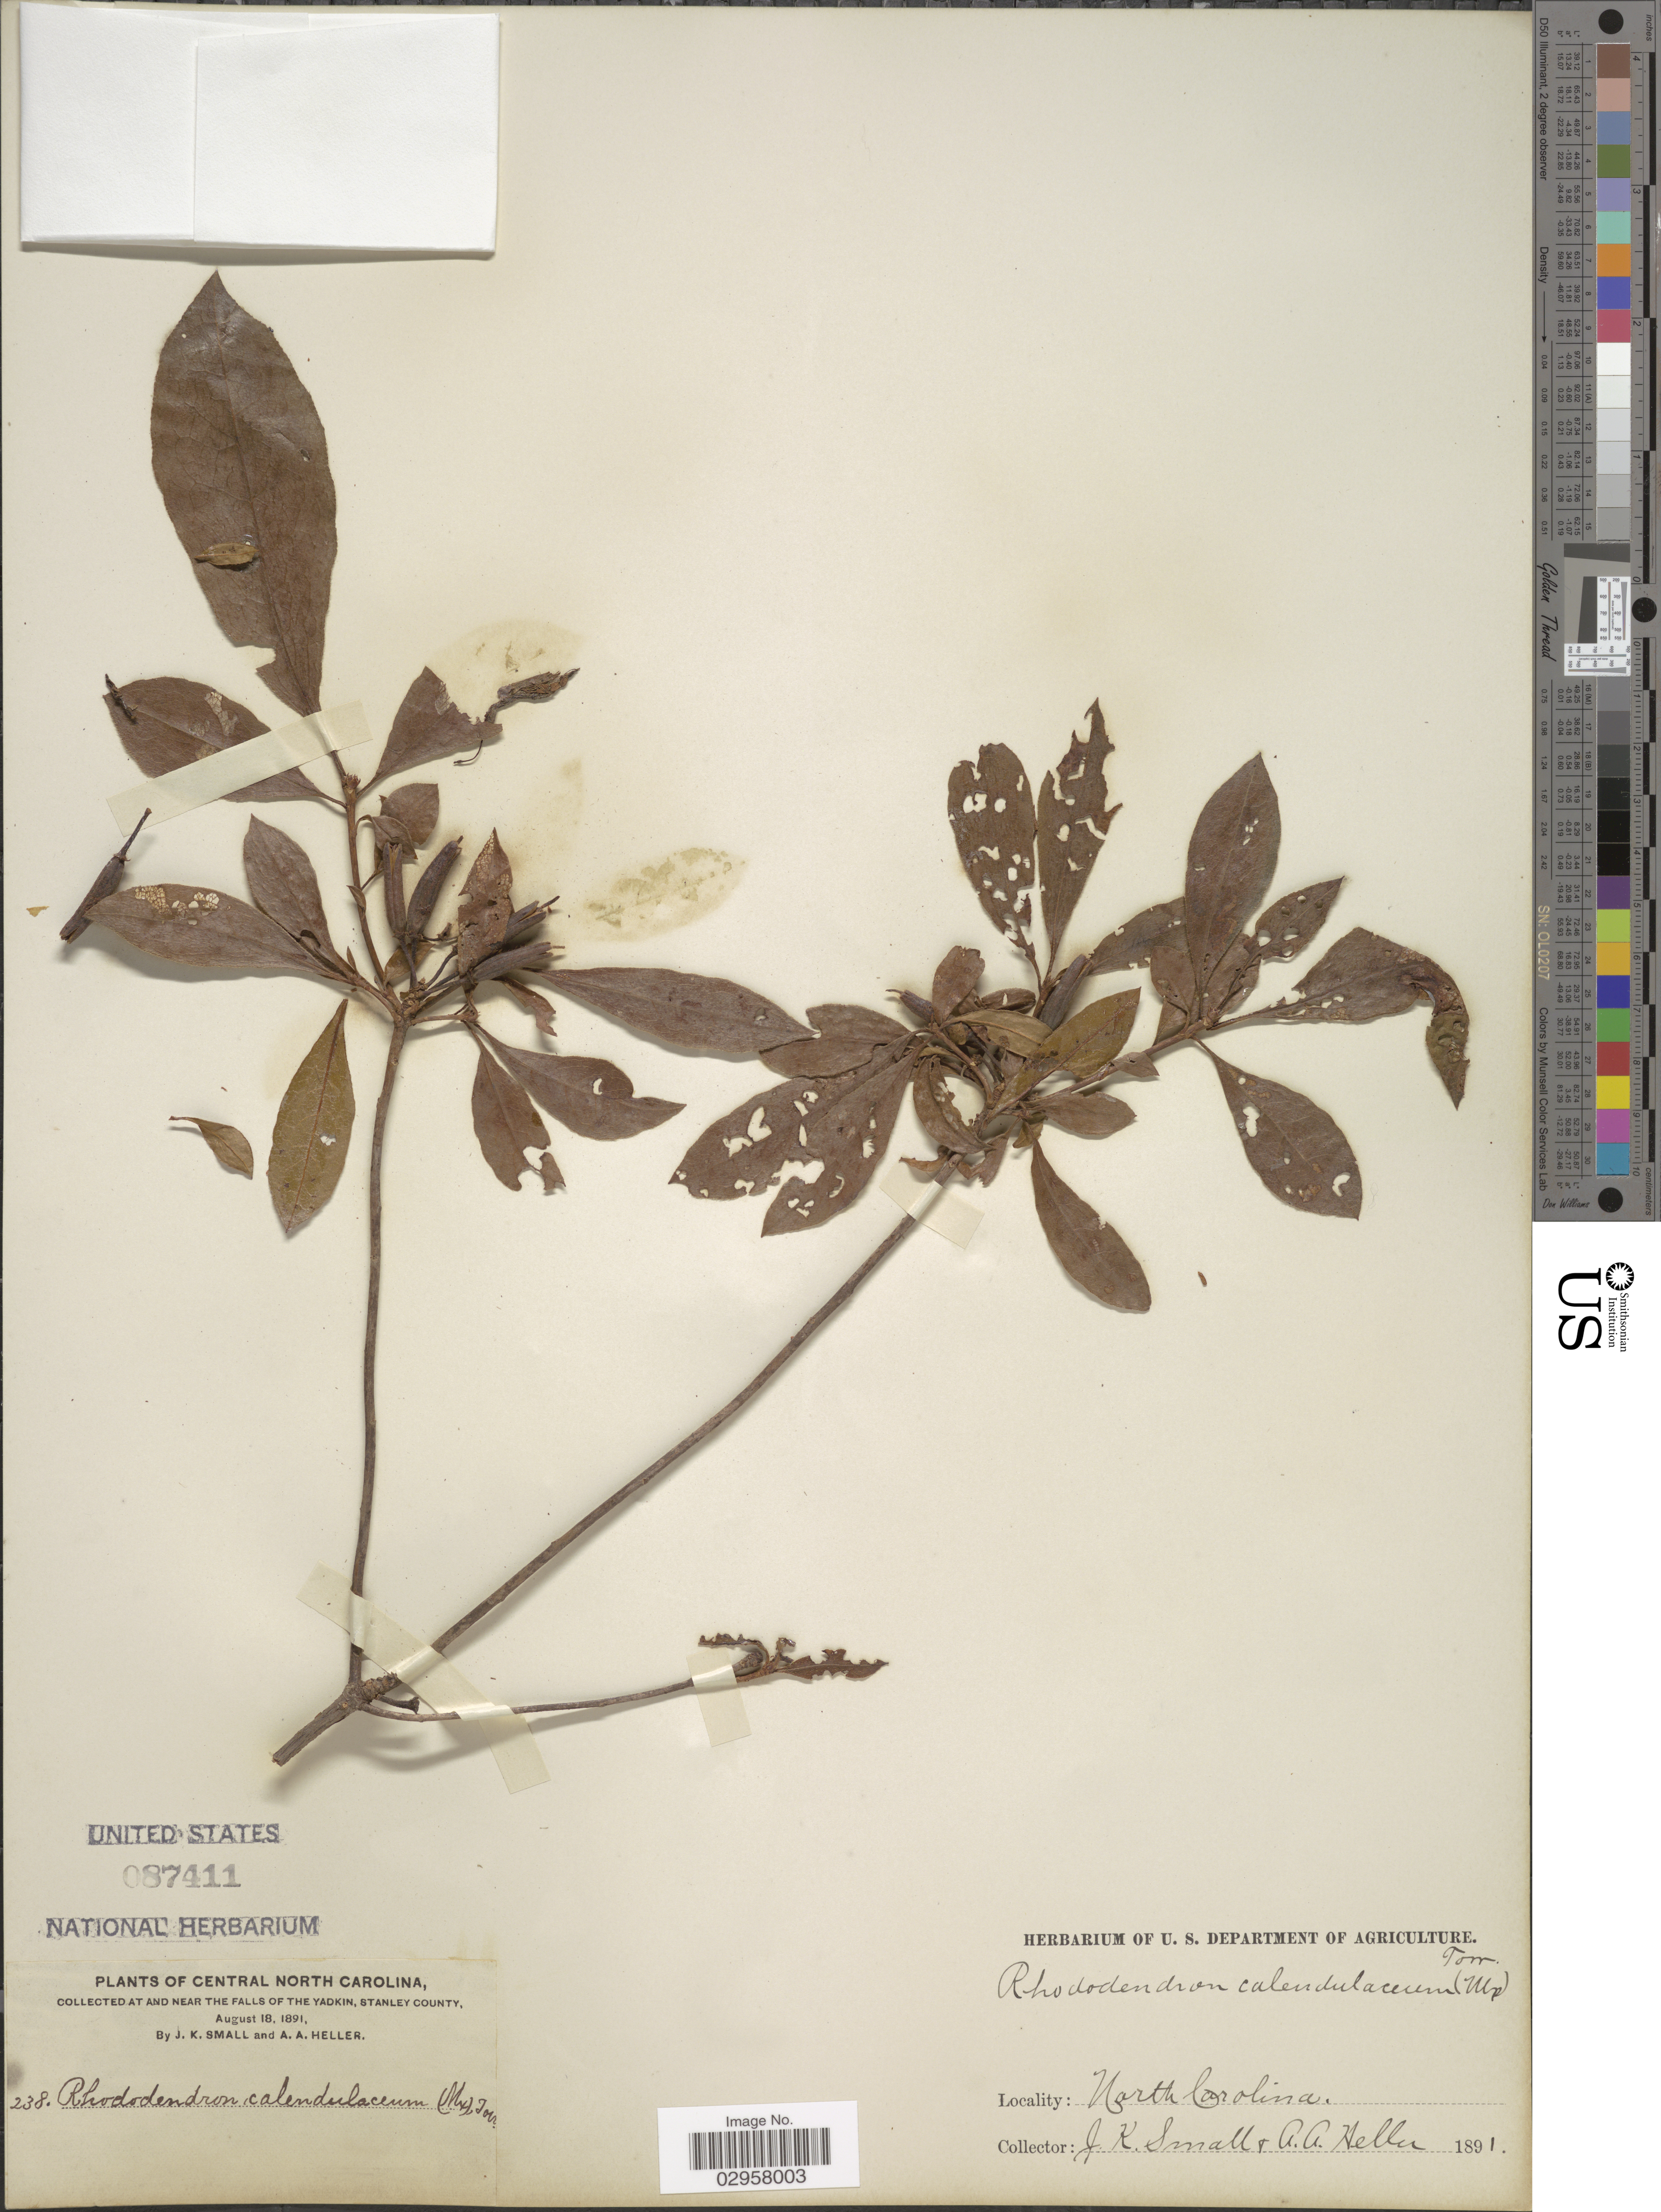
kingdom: Plantae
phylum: Tracheophyta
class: Magnoliopsida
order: Ericales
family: Ericaceae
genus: Rhododendron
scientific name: Rhododendron calendulaceum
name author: (Michx.) Torr.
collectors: J. K. Small & A. A. Heller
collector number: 238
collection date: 1891-08-18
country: United States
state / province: North Carolina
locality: Central North Carolina. At and near the Falls of the Yadkin, Stanley County.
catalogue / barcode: US 87411